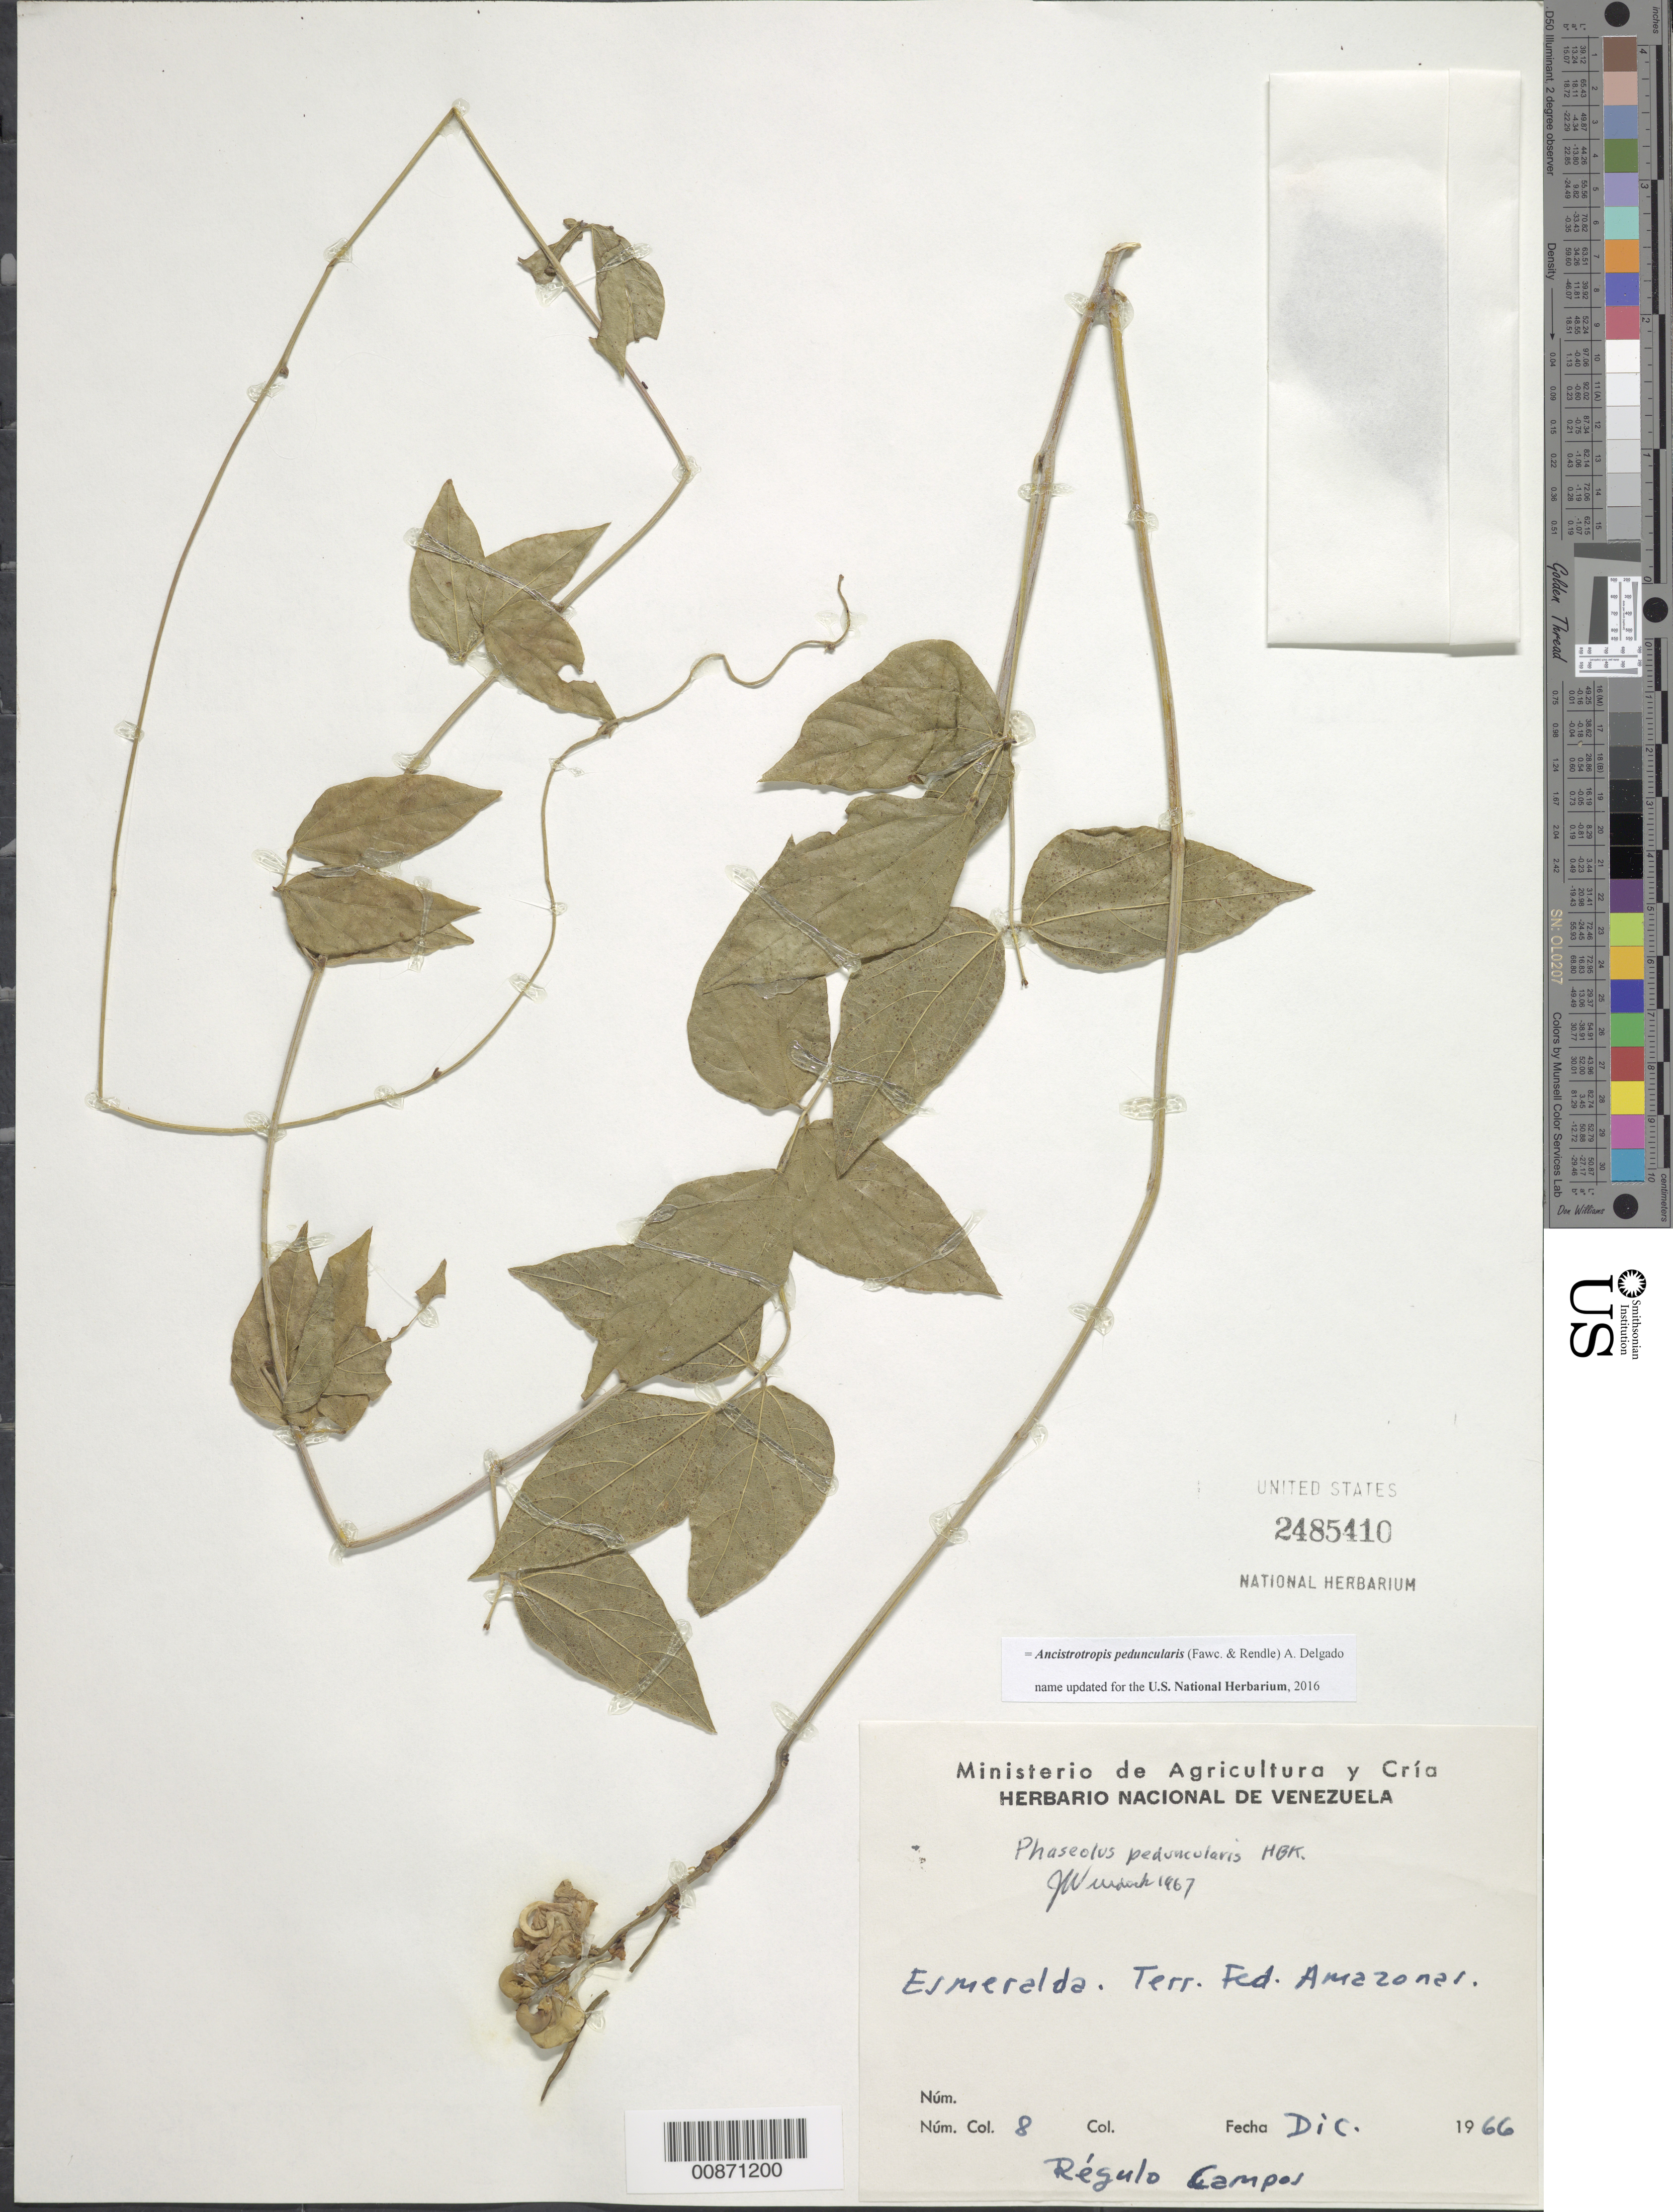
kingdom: Plantae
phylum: Tracheophyta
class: Magnoliopsida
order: Fabales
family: Fabaceae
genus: Ancistrotropis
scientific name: Ancistrotropis peduncularis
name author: (Fawc. & Rendle) A. Delgado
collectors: R. Campos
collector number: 8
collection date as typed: Dec-66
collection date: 1966-12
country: Venezuela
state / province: Amazonas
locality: Esmeralda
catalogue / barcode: US 2485410